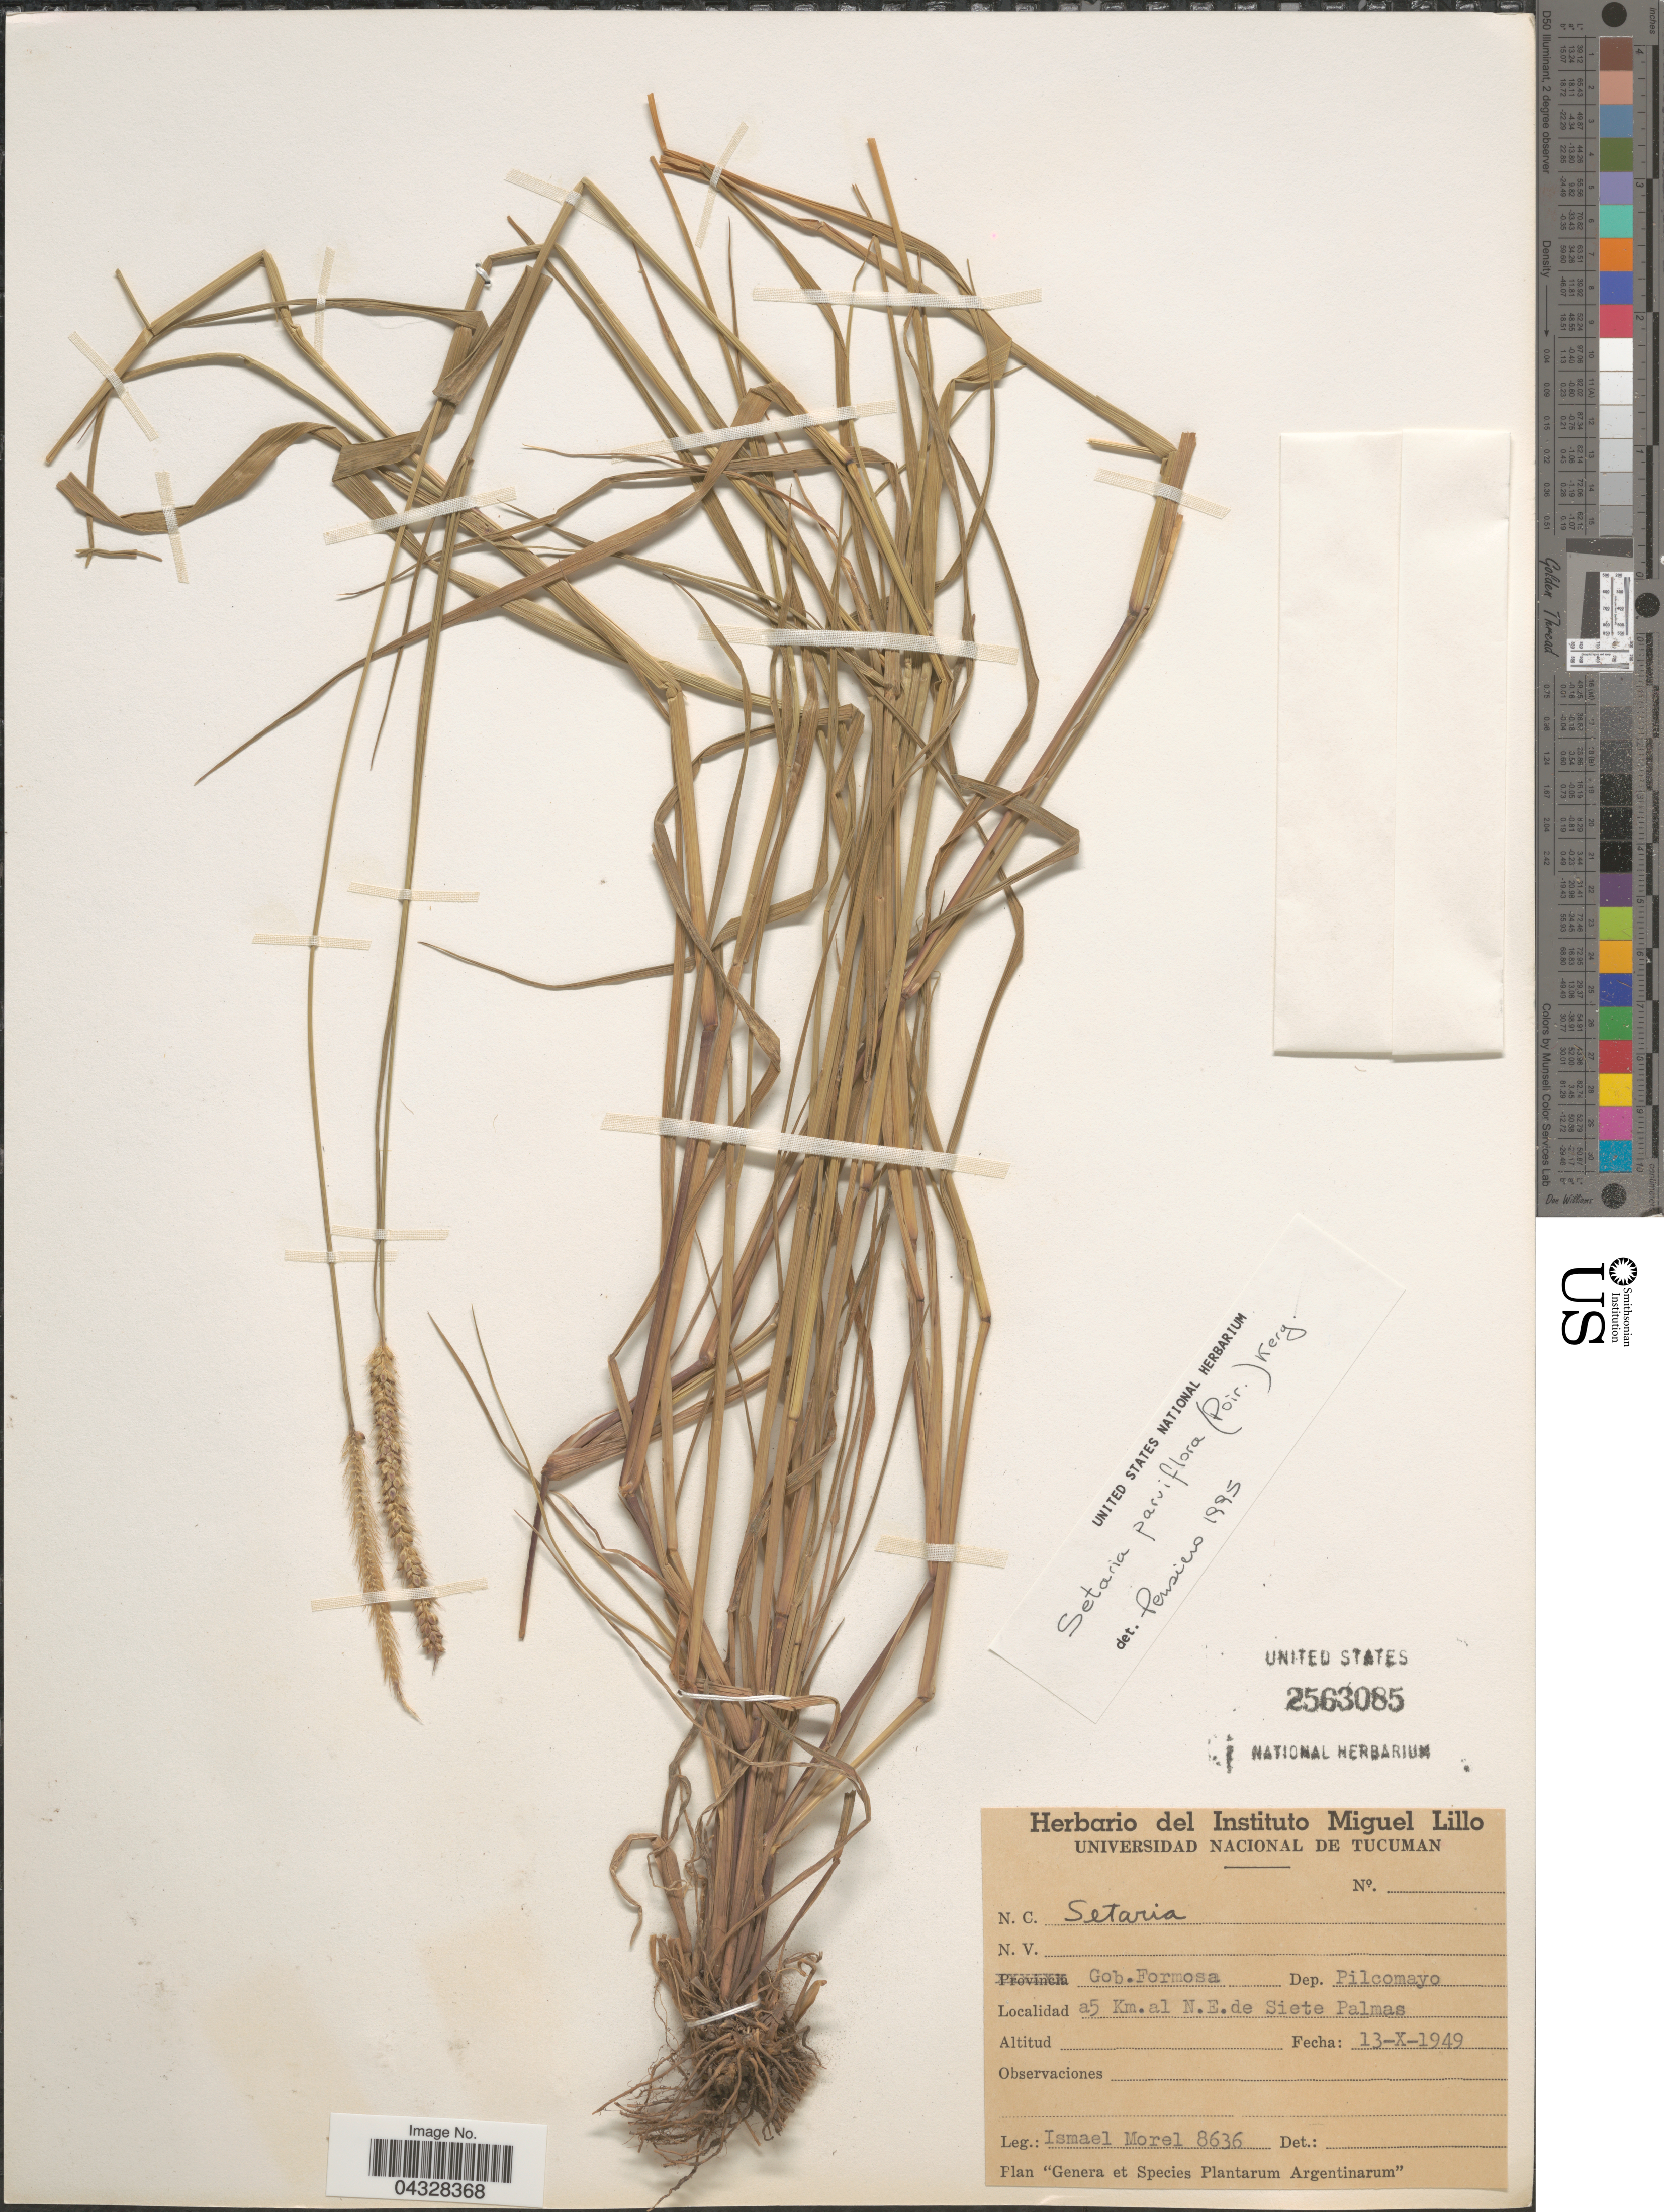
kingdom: Plantae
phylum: Tracheophyta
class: Liliopsida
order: Poales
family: Poaceae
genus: Setaria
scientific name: Setaria parviflora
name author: (Poir.) Kerguélen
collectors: I. Morel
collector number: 8636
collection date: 1949-10-13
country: Argentina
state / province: Formosa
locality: Gob. Formosa. Dep. Pilcomayo. A 5 Km. al N.E. de Siete Palmas.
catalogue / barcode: US 2563085